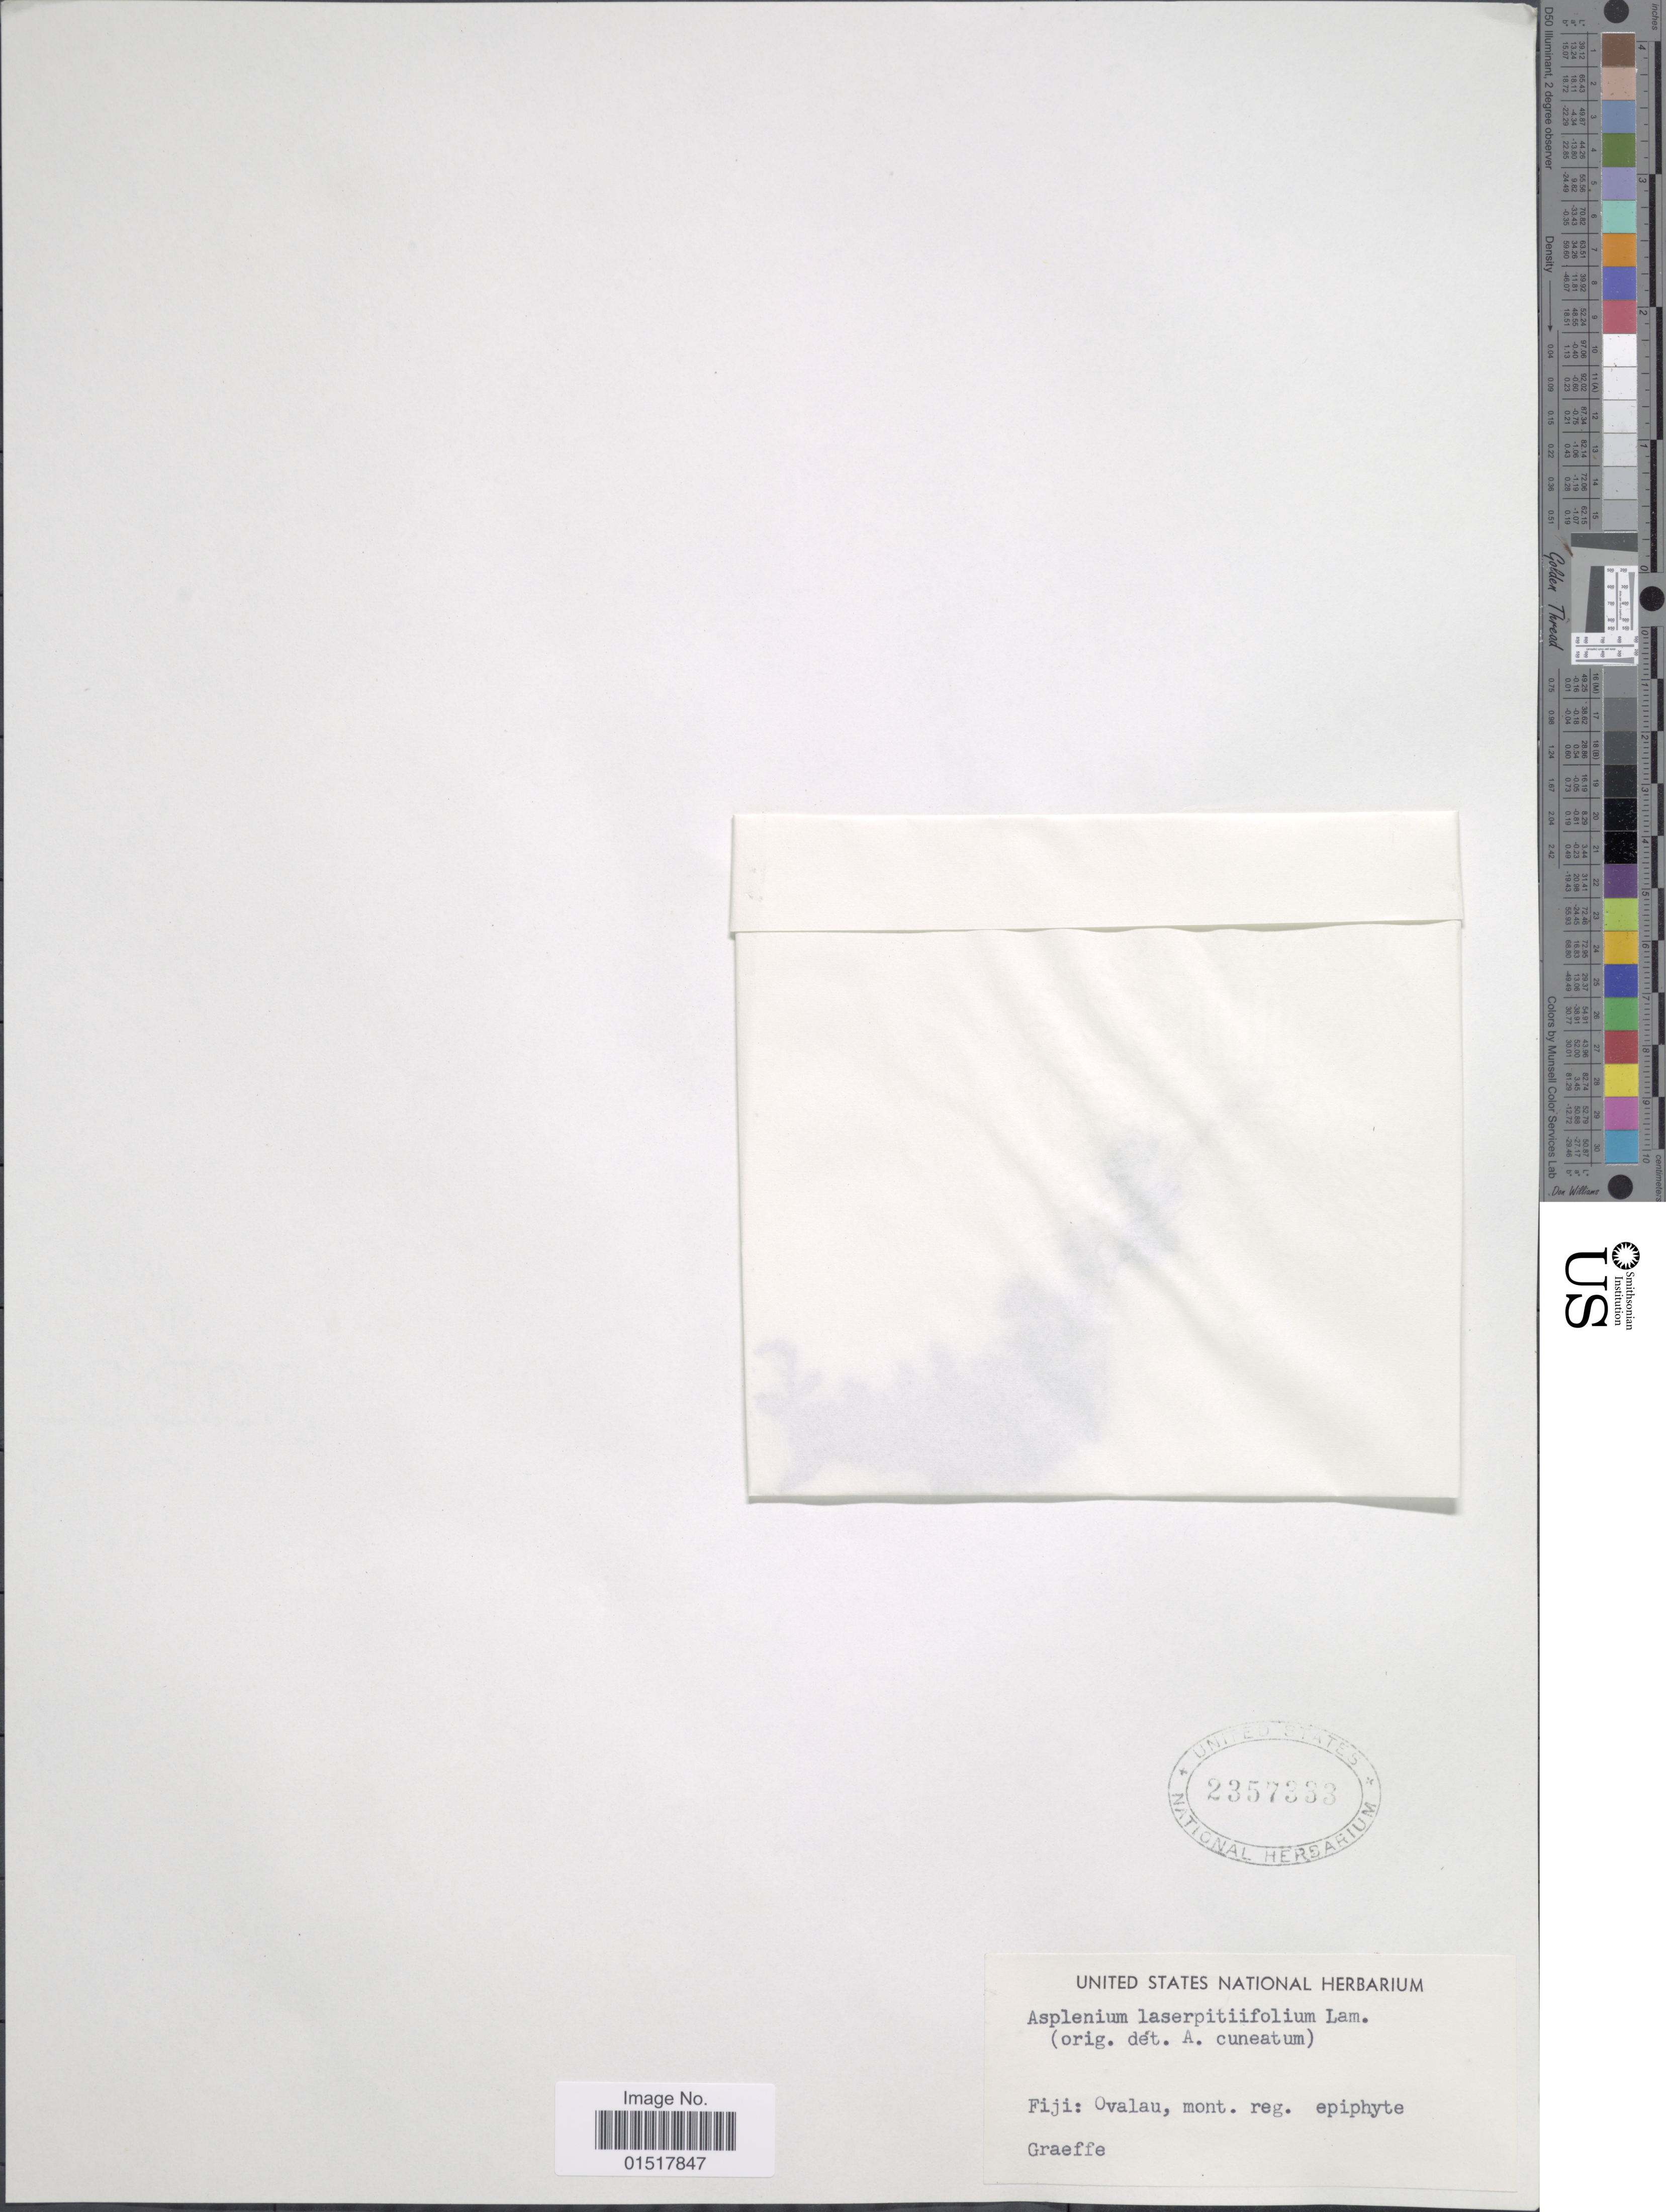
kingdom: Plantae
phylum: Tracheophyta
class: Polypodiopsida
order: Polypodiales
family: Aspleniaceae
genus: Asplenium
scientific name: Asplenium laserpitiifolium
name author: Lam.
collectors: Graeffe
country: Fiji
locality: Ovalau, mont. reg. epiphyte.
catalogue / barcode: US 2357333